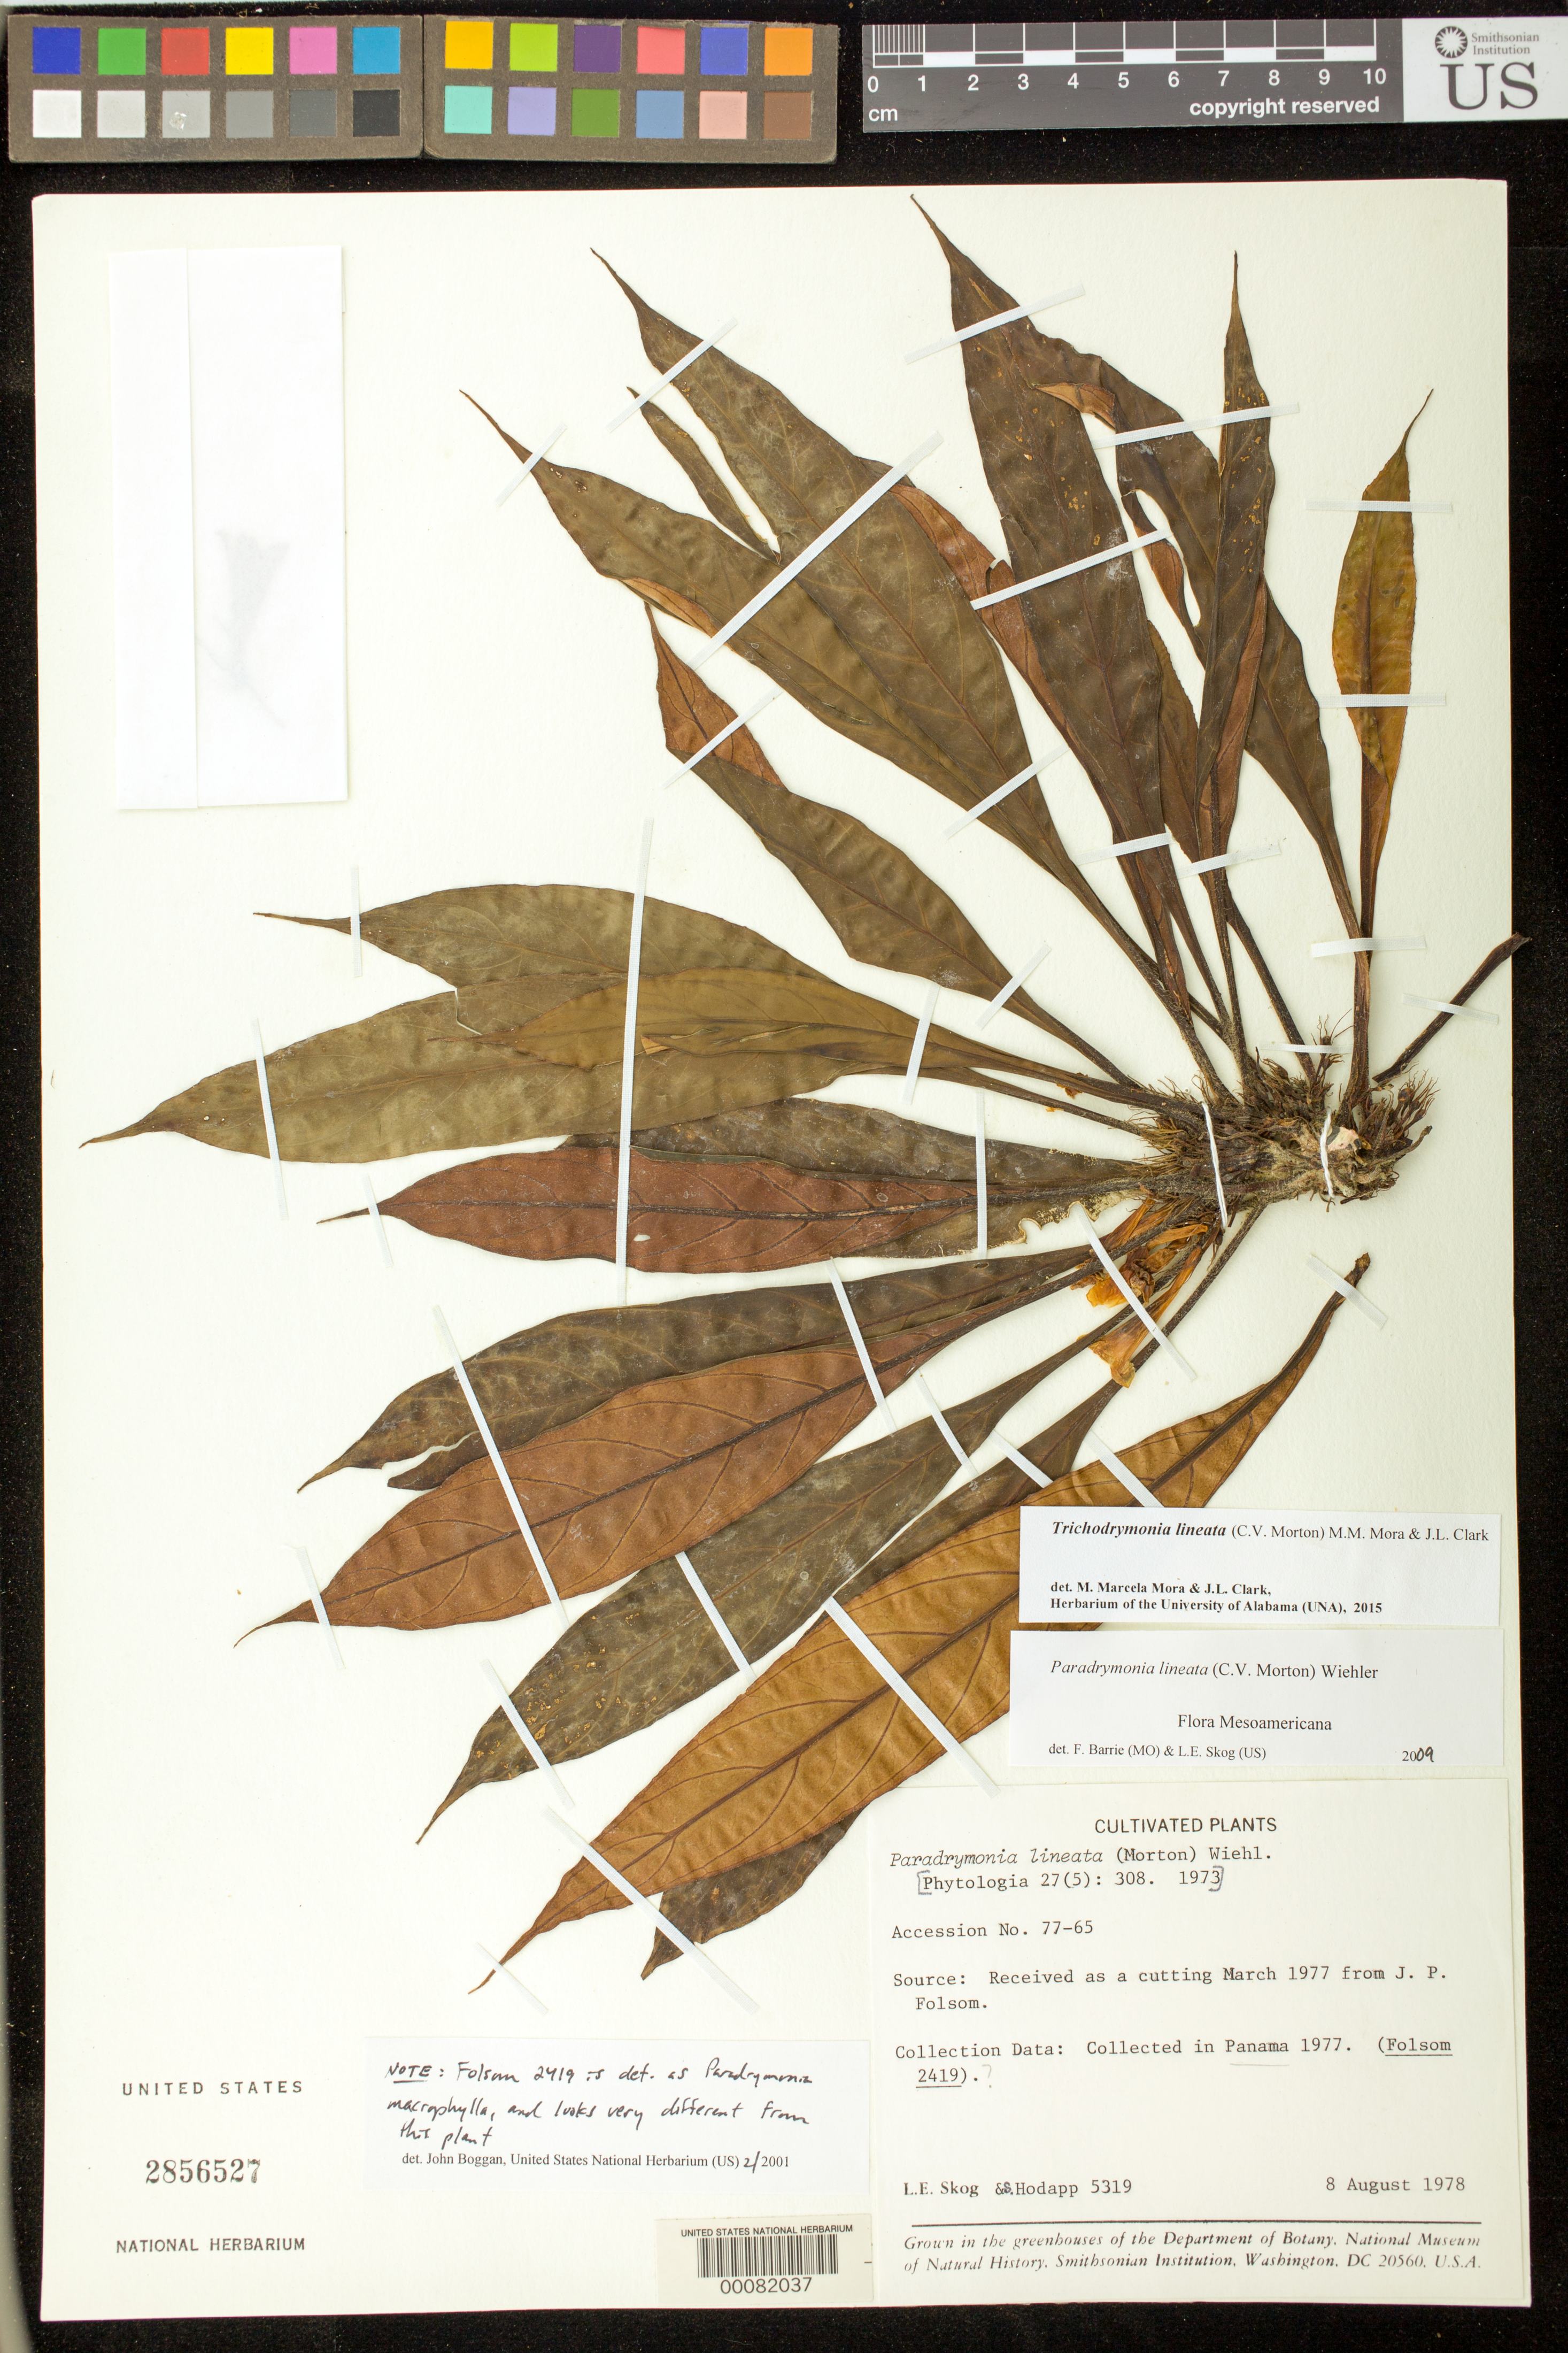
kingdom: Plantae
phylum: Tracheophyta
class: Magnoliopsida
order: Lamiales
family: Gesneriaceae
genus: Trichodrymonia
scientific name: Trichodrymonia lineata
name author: (C.V. Morton) M.M. Mora & J.L. Clark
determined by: Mora, M. M.; Clark, J. L.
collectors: L. E. Skog & S. Hodapp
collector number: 5319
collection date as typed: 08 Aug 1978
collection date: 1978-08-08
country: Panama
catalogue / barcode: US 2856527